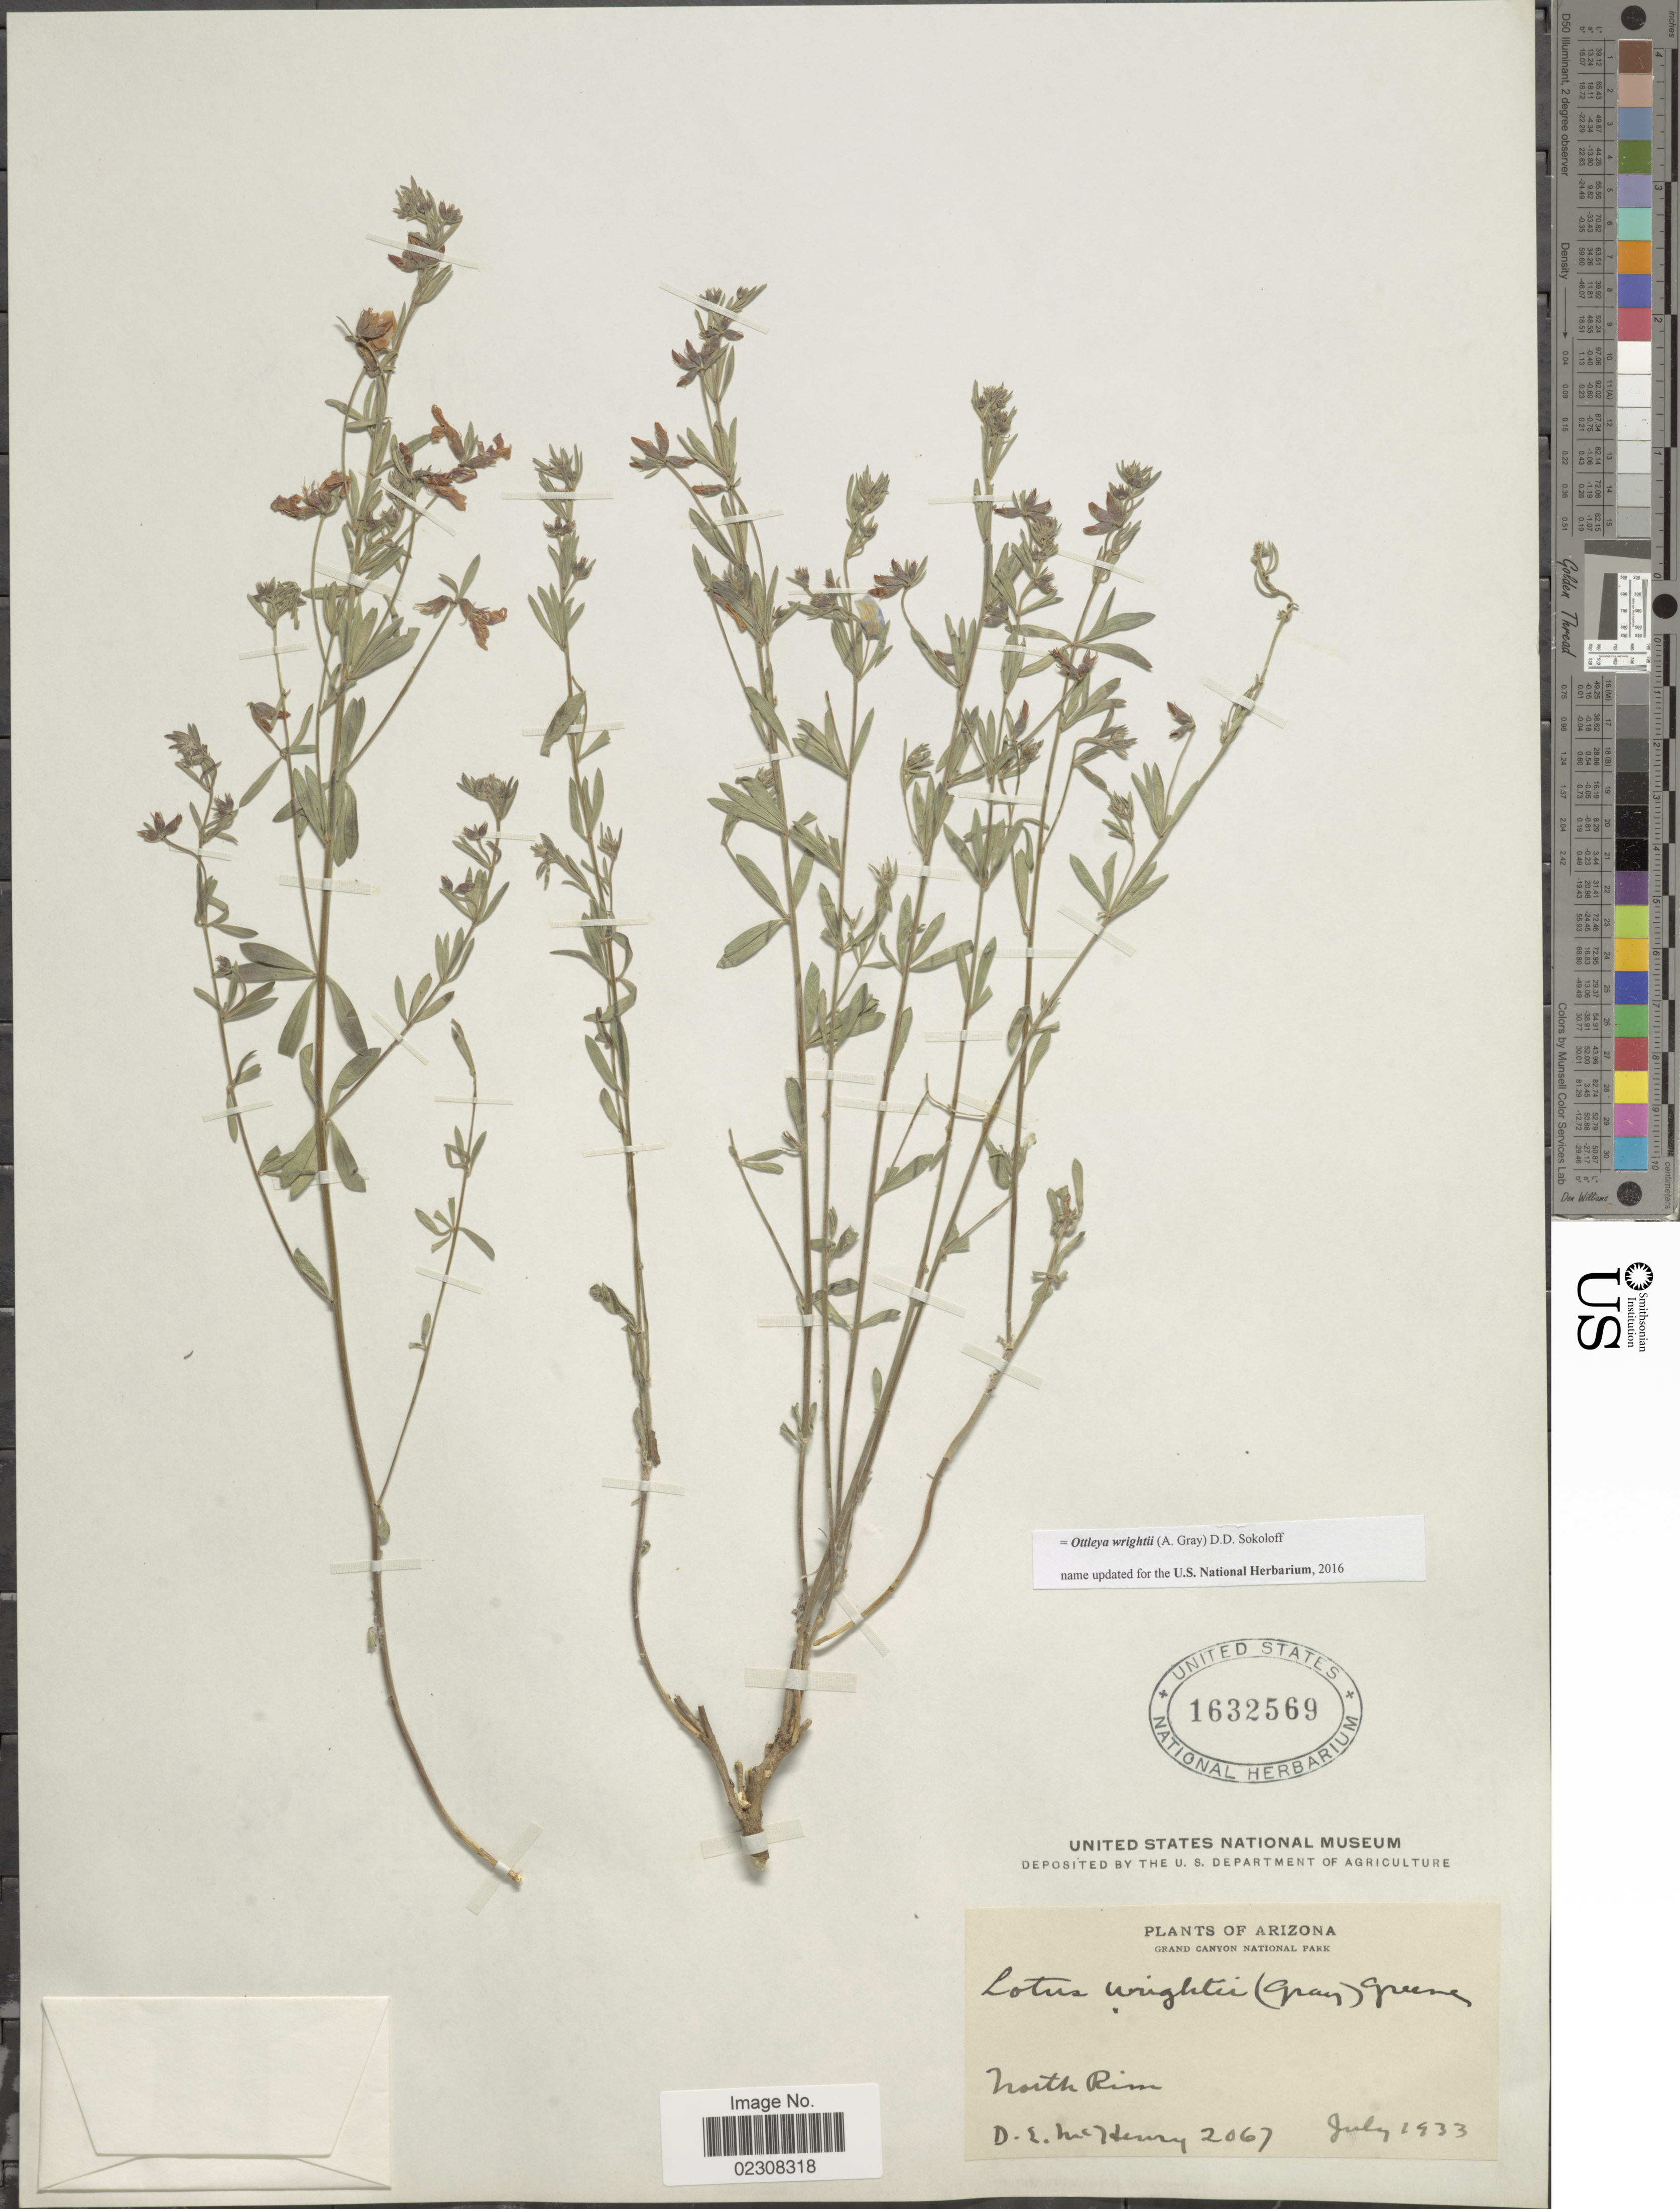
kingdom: Plantae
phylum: Tracheophyta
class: Magnoliopsida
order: Fabales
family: Fabaceae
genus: Ottleya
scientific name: Ottleya wrightii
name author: (A. Gray) D.D. Sokoloff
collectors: D. McHenry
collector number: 2067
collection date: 1933-07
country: United States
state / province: Arizona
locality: Grand Canyon National Park, North Rim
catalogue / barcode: US 1632569